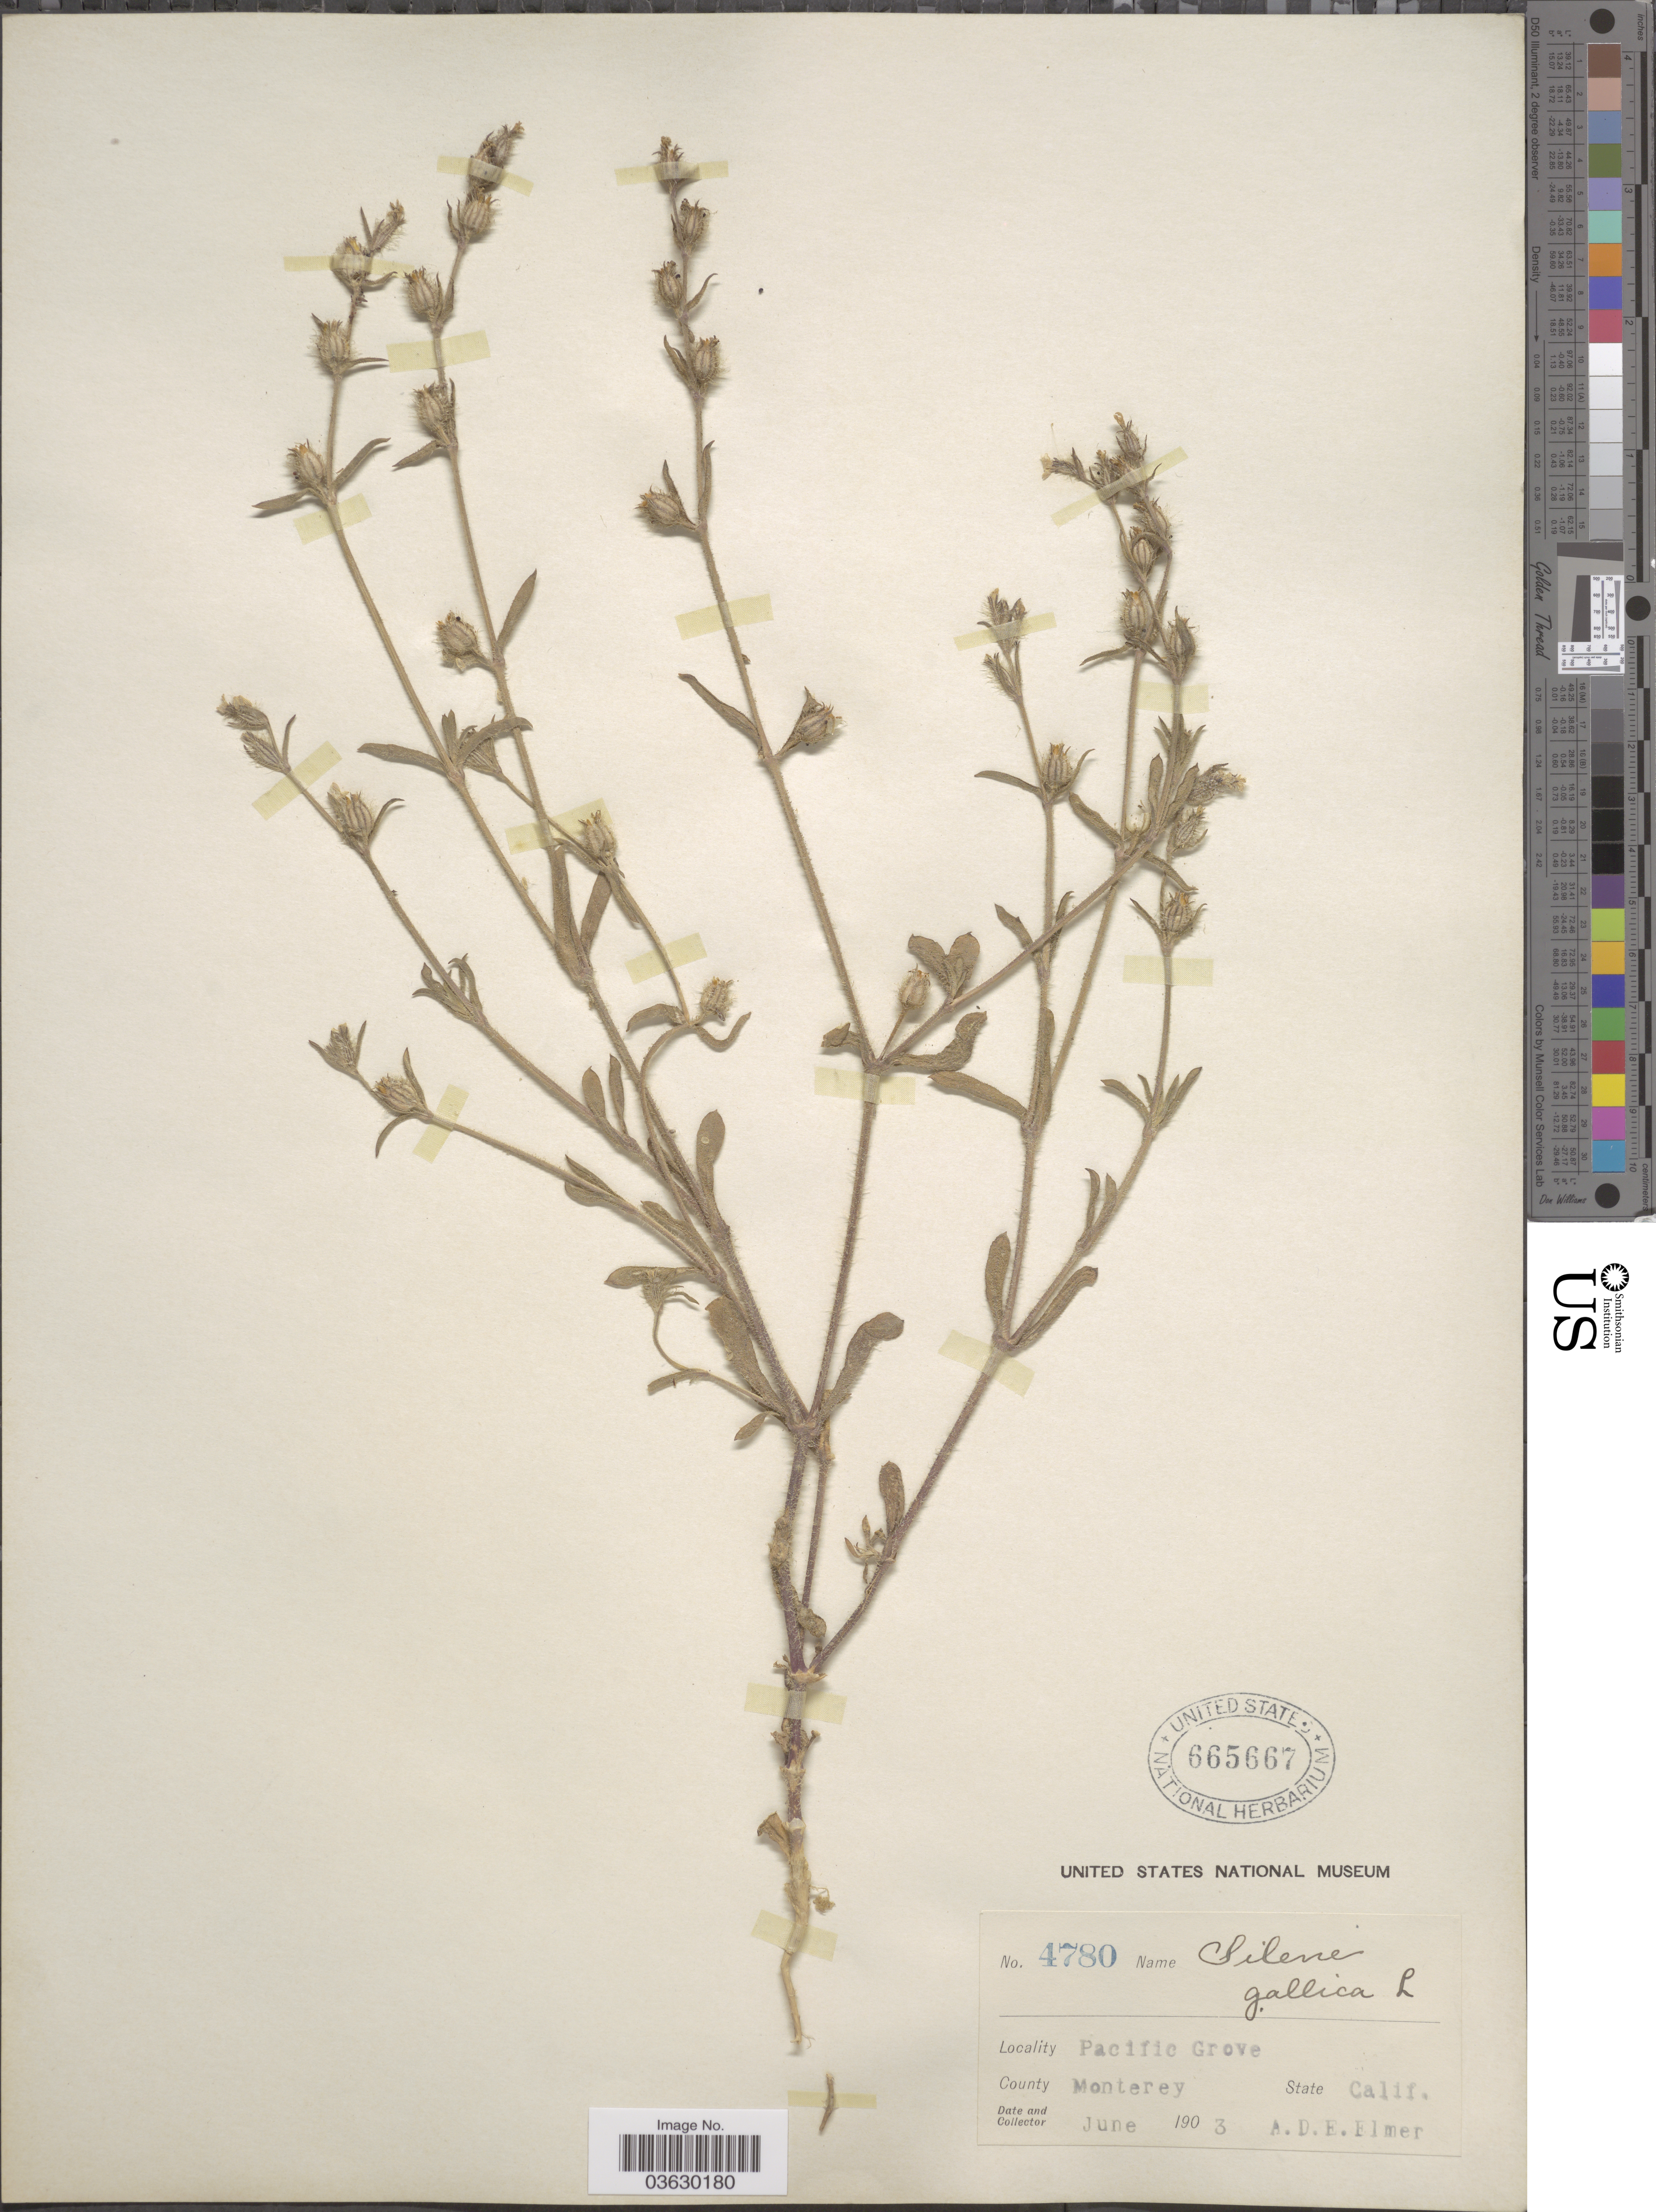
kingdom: Plantae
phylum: Tracheophyta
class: Magnoliopsida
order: Caryophyllales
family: Caryophyllaceae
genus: Silene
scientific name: Silene gallica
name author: L.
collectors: A. D. E. Elmer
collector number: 4780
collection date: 1903-06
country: United States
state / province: California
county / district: Monterey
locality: Pacific Grove. County Monterey.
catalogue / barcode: US 665667